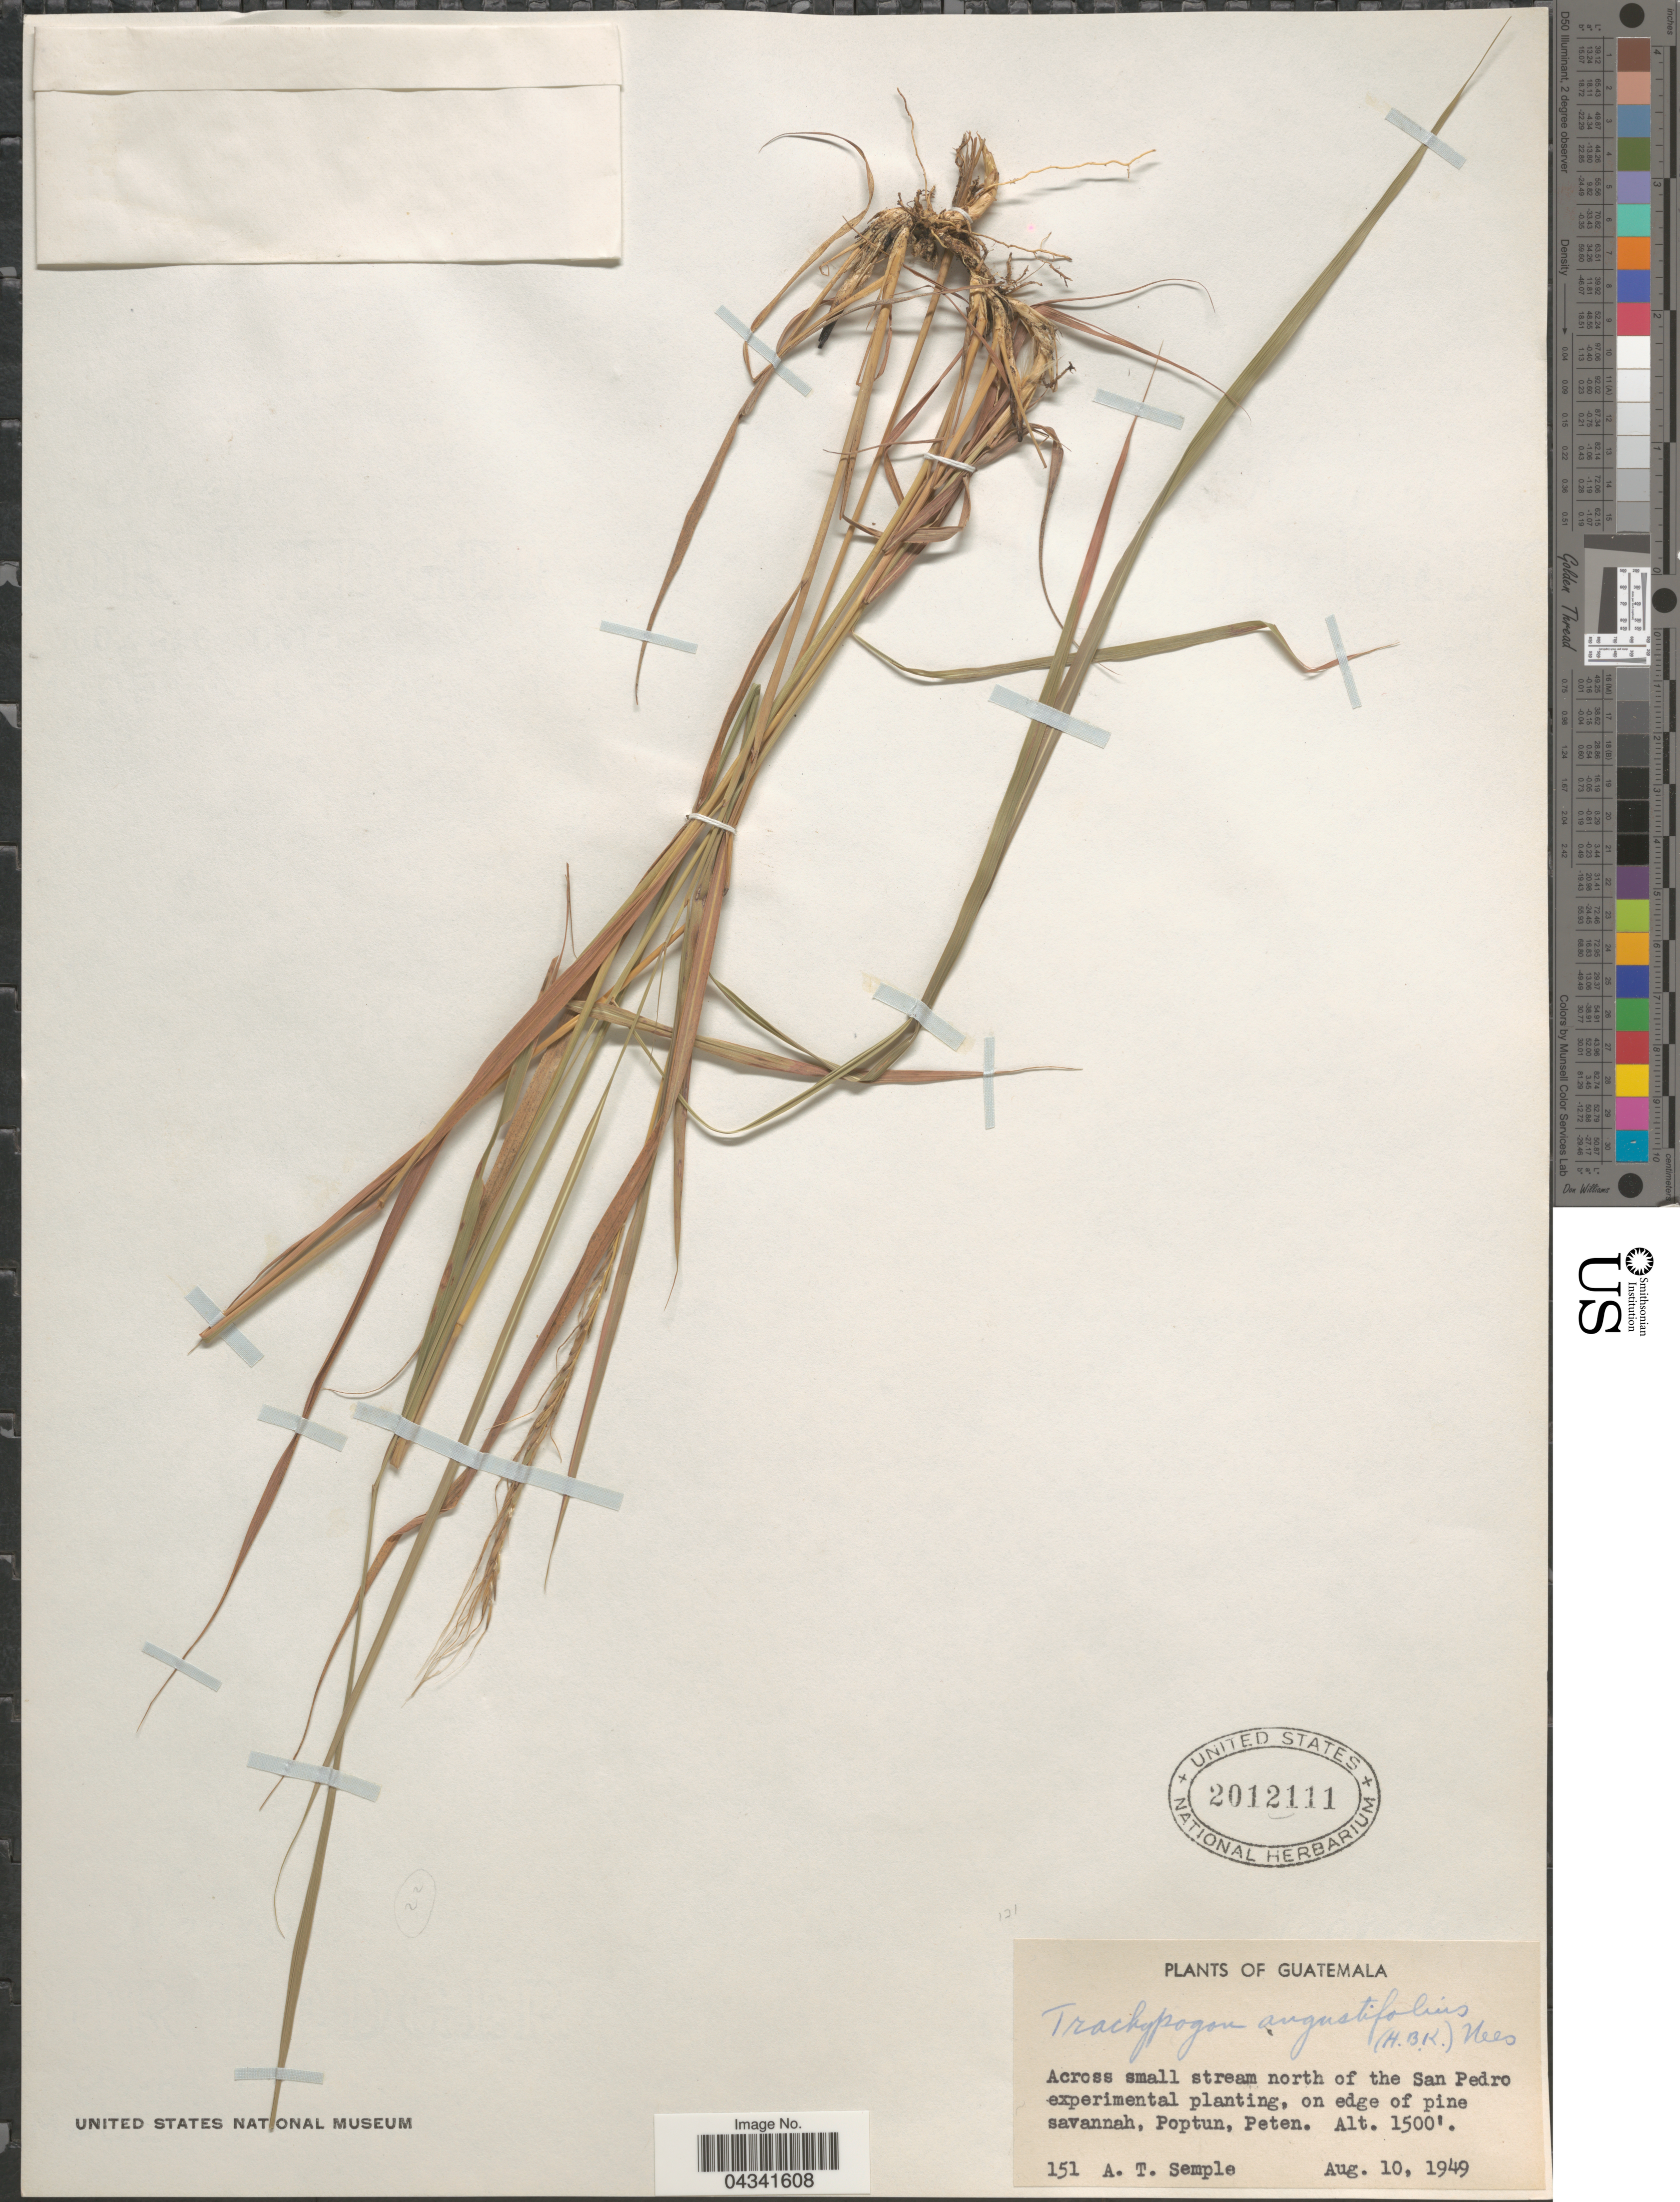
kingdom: Plantae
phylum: Tracheophyta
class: Liliopsida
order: Poales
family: Poaceae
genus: Trachypogon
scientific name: Trachypogon spicatus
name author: (L. f.) Kuntze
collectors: A. Semple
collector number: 151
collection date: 1949-08-10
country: Guatemala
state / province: El Peten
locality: Across small stream north of the San Pedro experimental planting, on edge of pine savannah, Poptun, Peten.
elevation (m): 457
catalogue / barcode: US 2012111